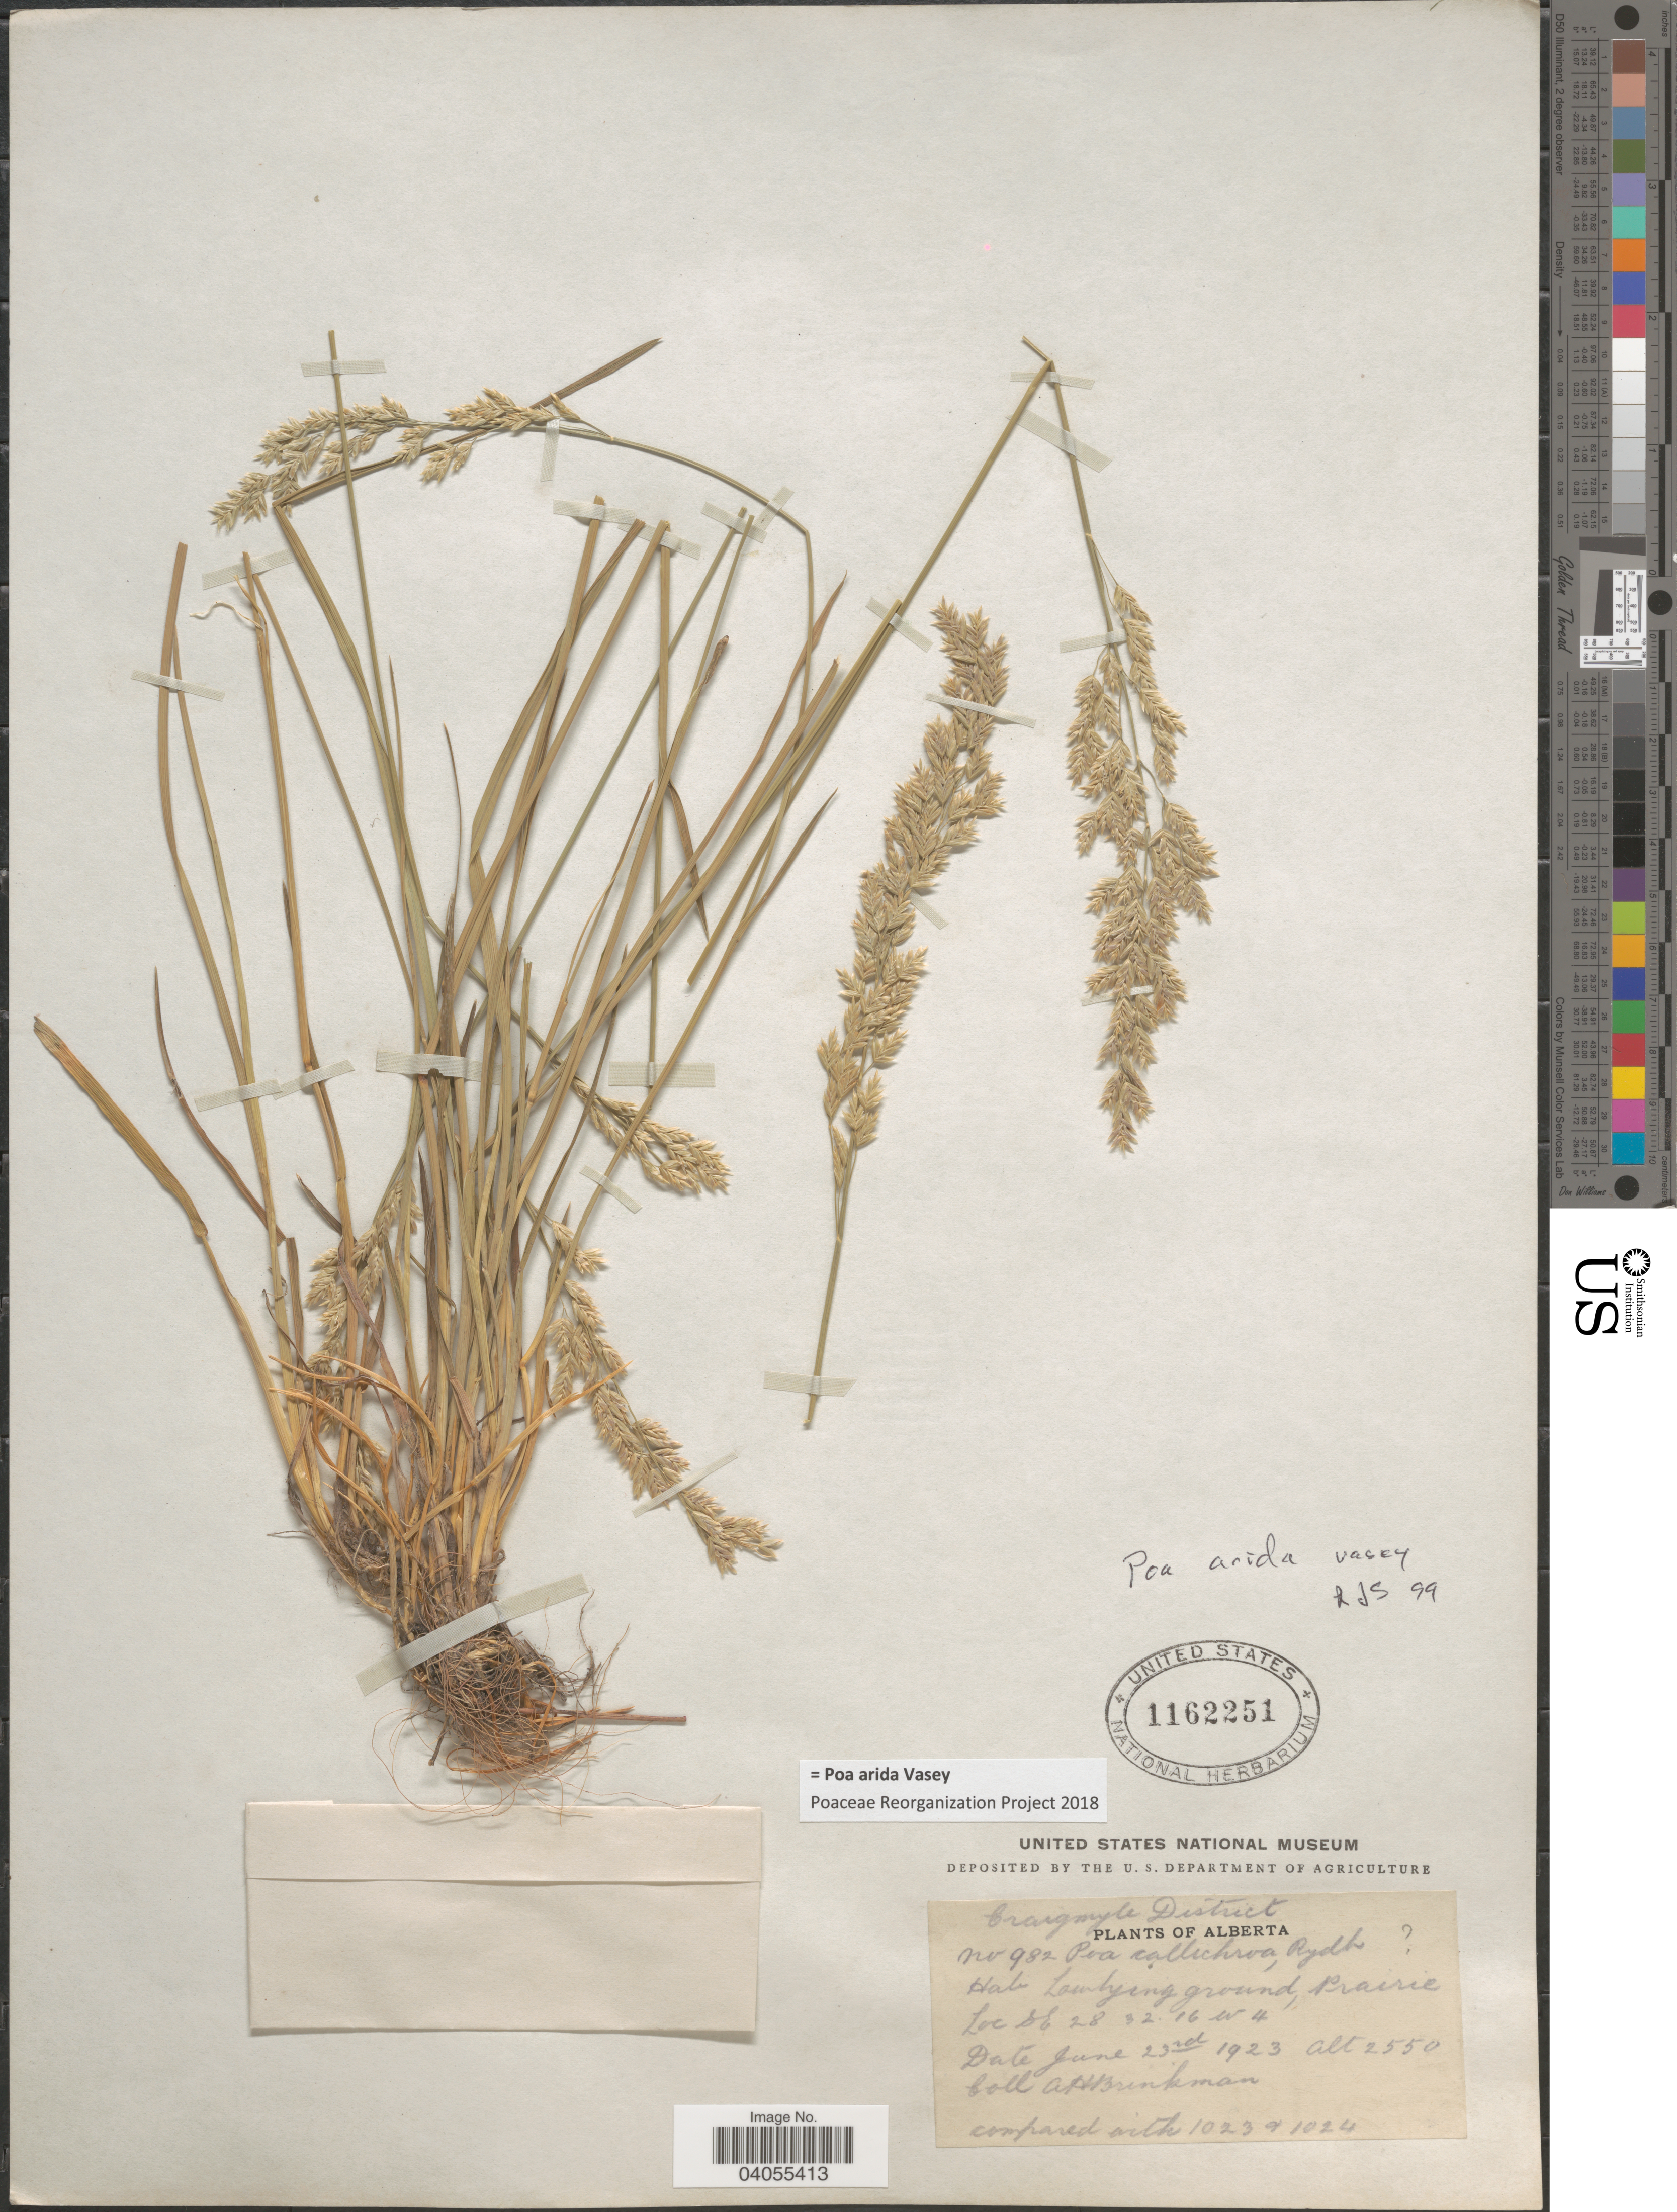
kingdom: Plantae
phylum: Tracheophyta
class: Liliopsida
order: Poales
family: Poaceae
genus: Poa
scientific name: Poa arida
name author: Vasey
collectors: A. Brinkman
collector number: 982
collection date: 1923-06-23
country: Canada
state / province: Alberta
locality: Craigmyle District. Low lying ground, Prairie. SE 28 32. 16 W 4.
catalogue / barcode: US 1132251